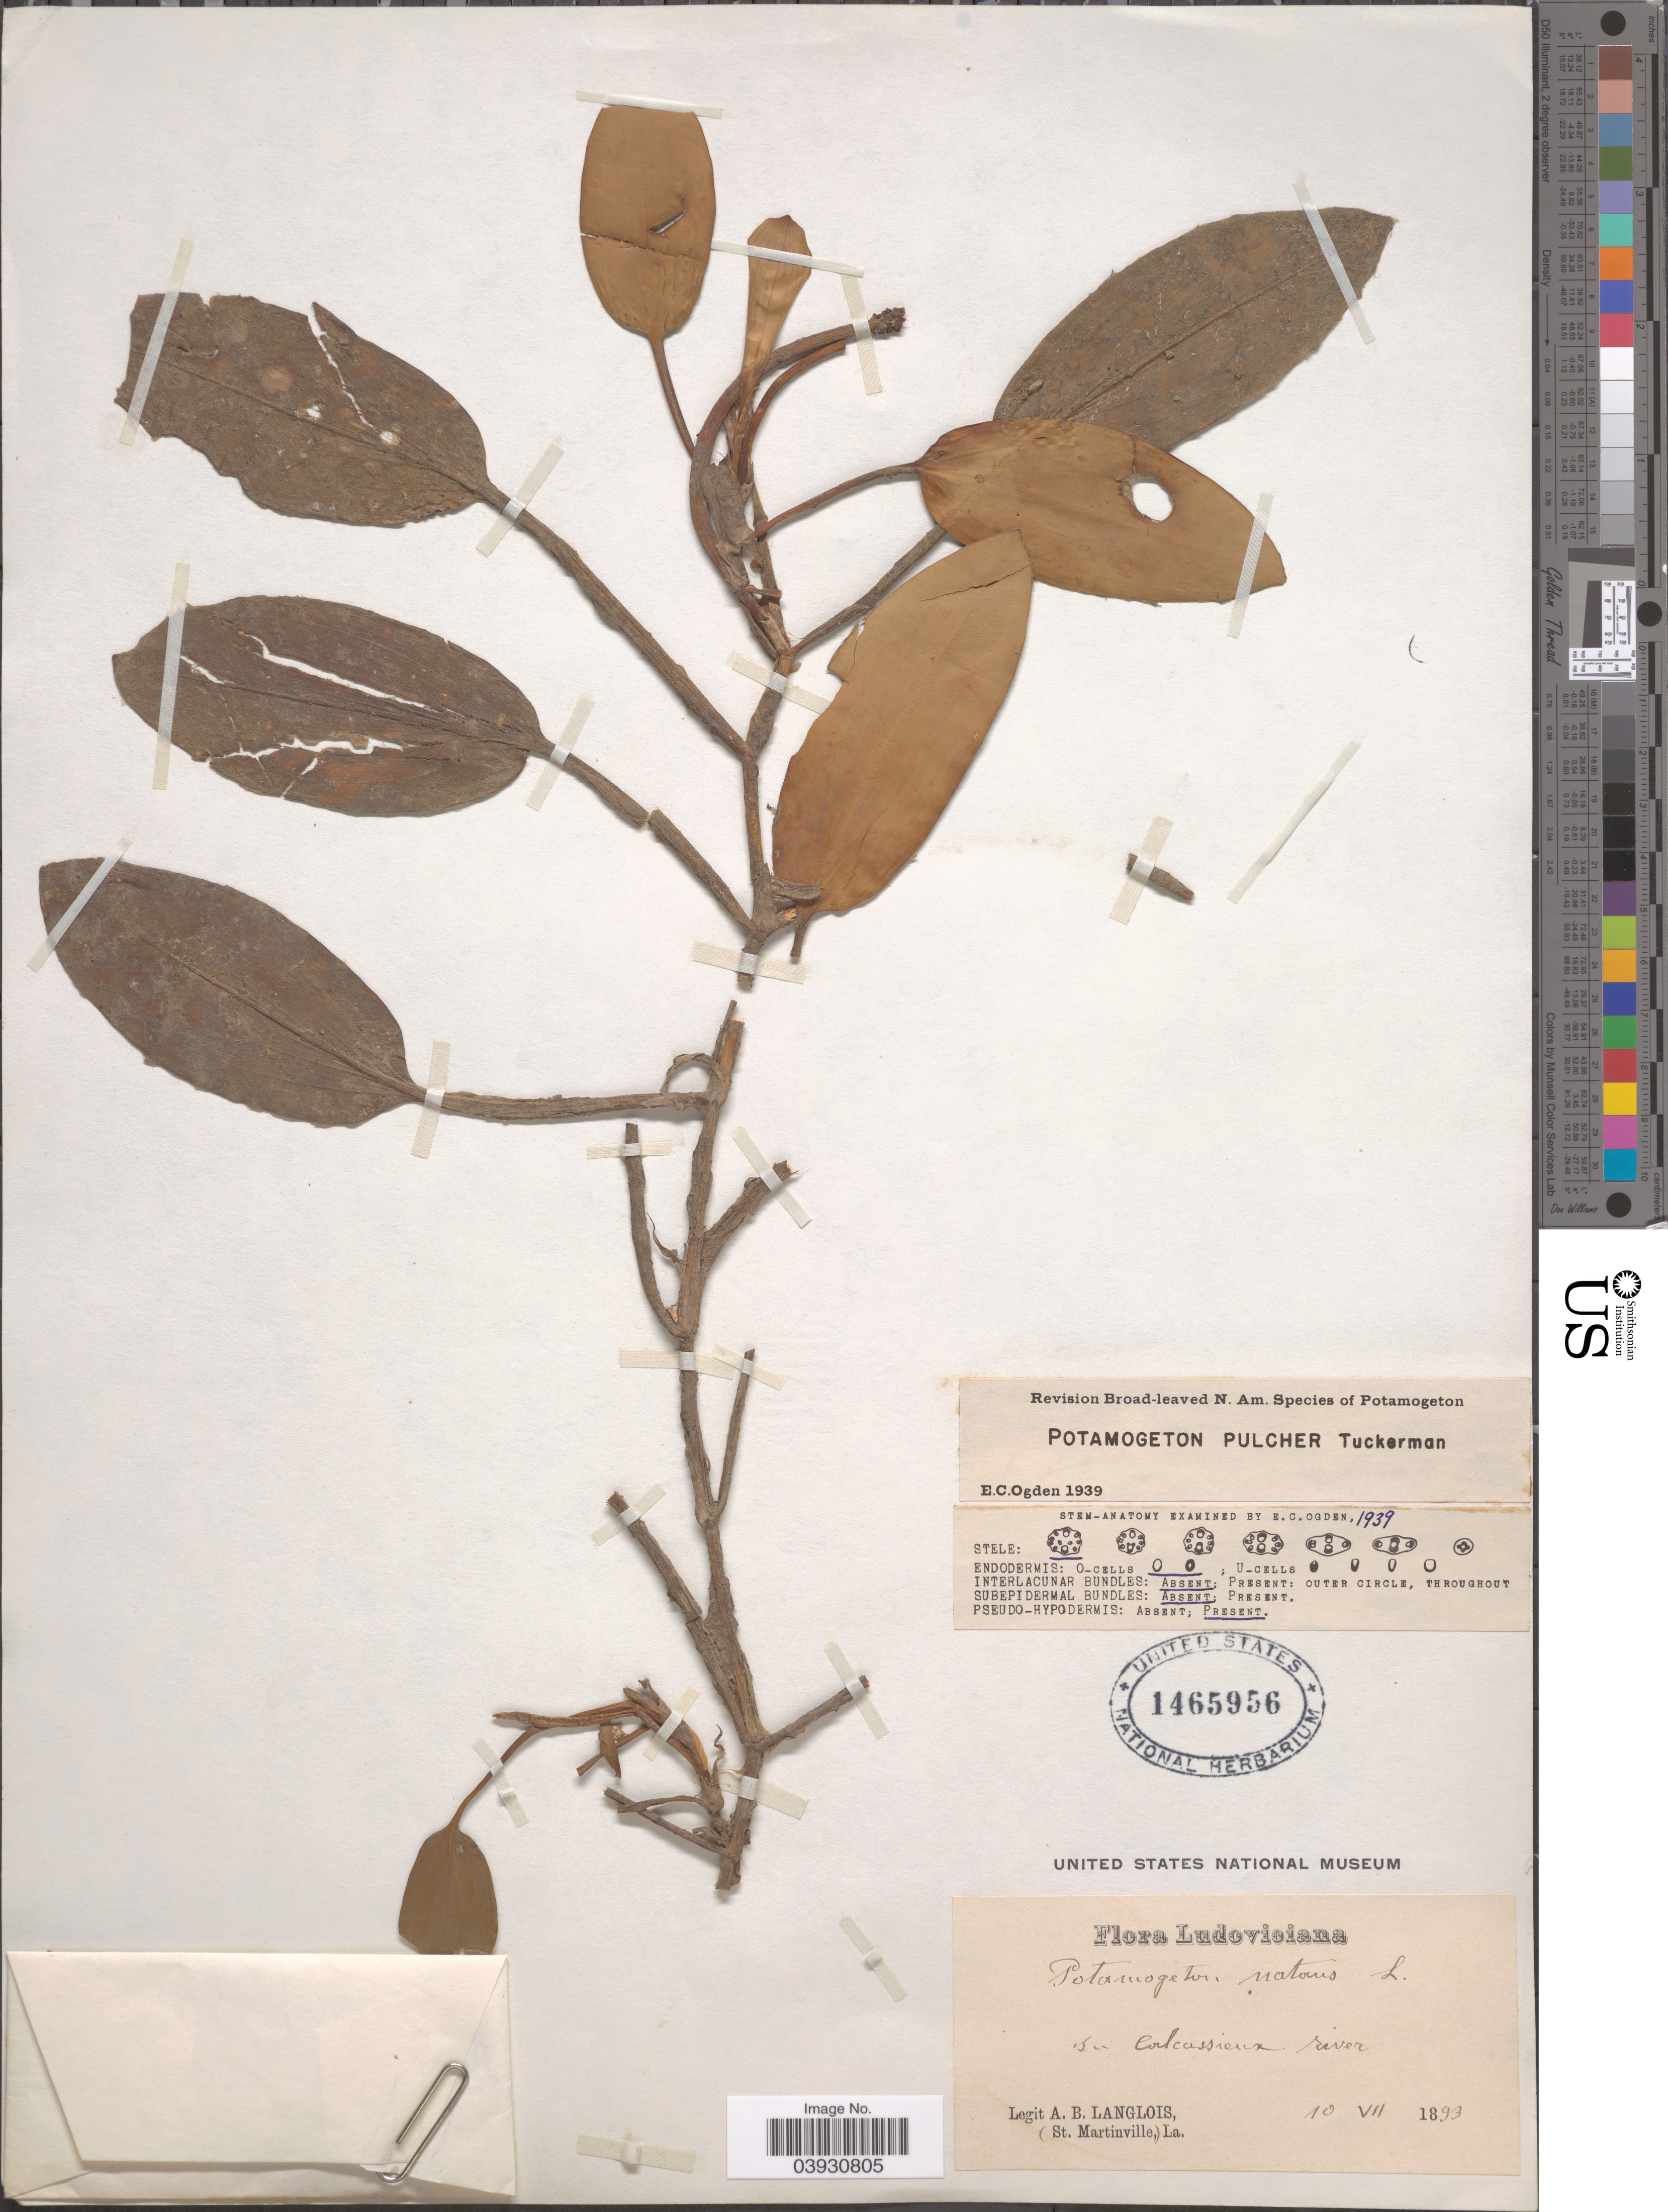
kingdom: Plantae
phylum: Tracheophyta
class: Liliopsida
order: Alismatales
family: Potamogetonaceae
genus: Potamogeton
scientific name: Potamogeton pulcher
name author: Tuck.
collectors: A. Langlois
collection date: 1893-07-10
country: United States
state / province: Louisiana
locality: Ludoviciana. In Calcassieux river.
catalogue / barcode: US 1465956